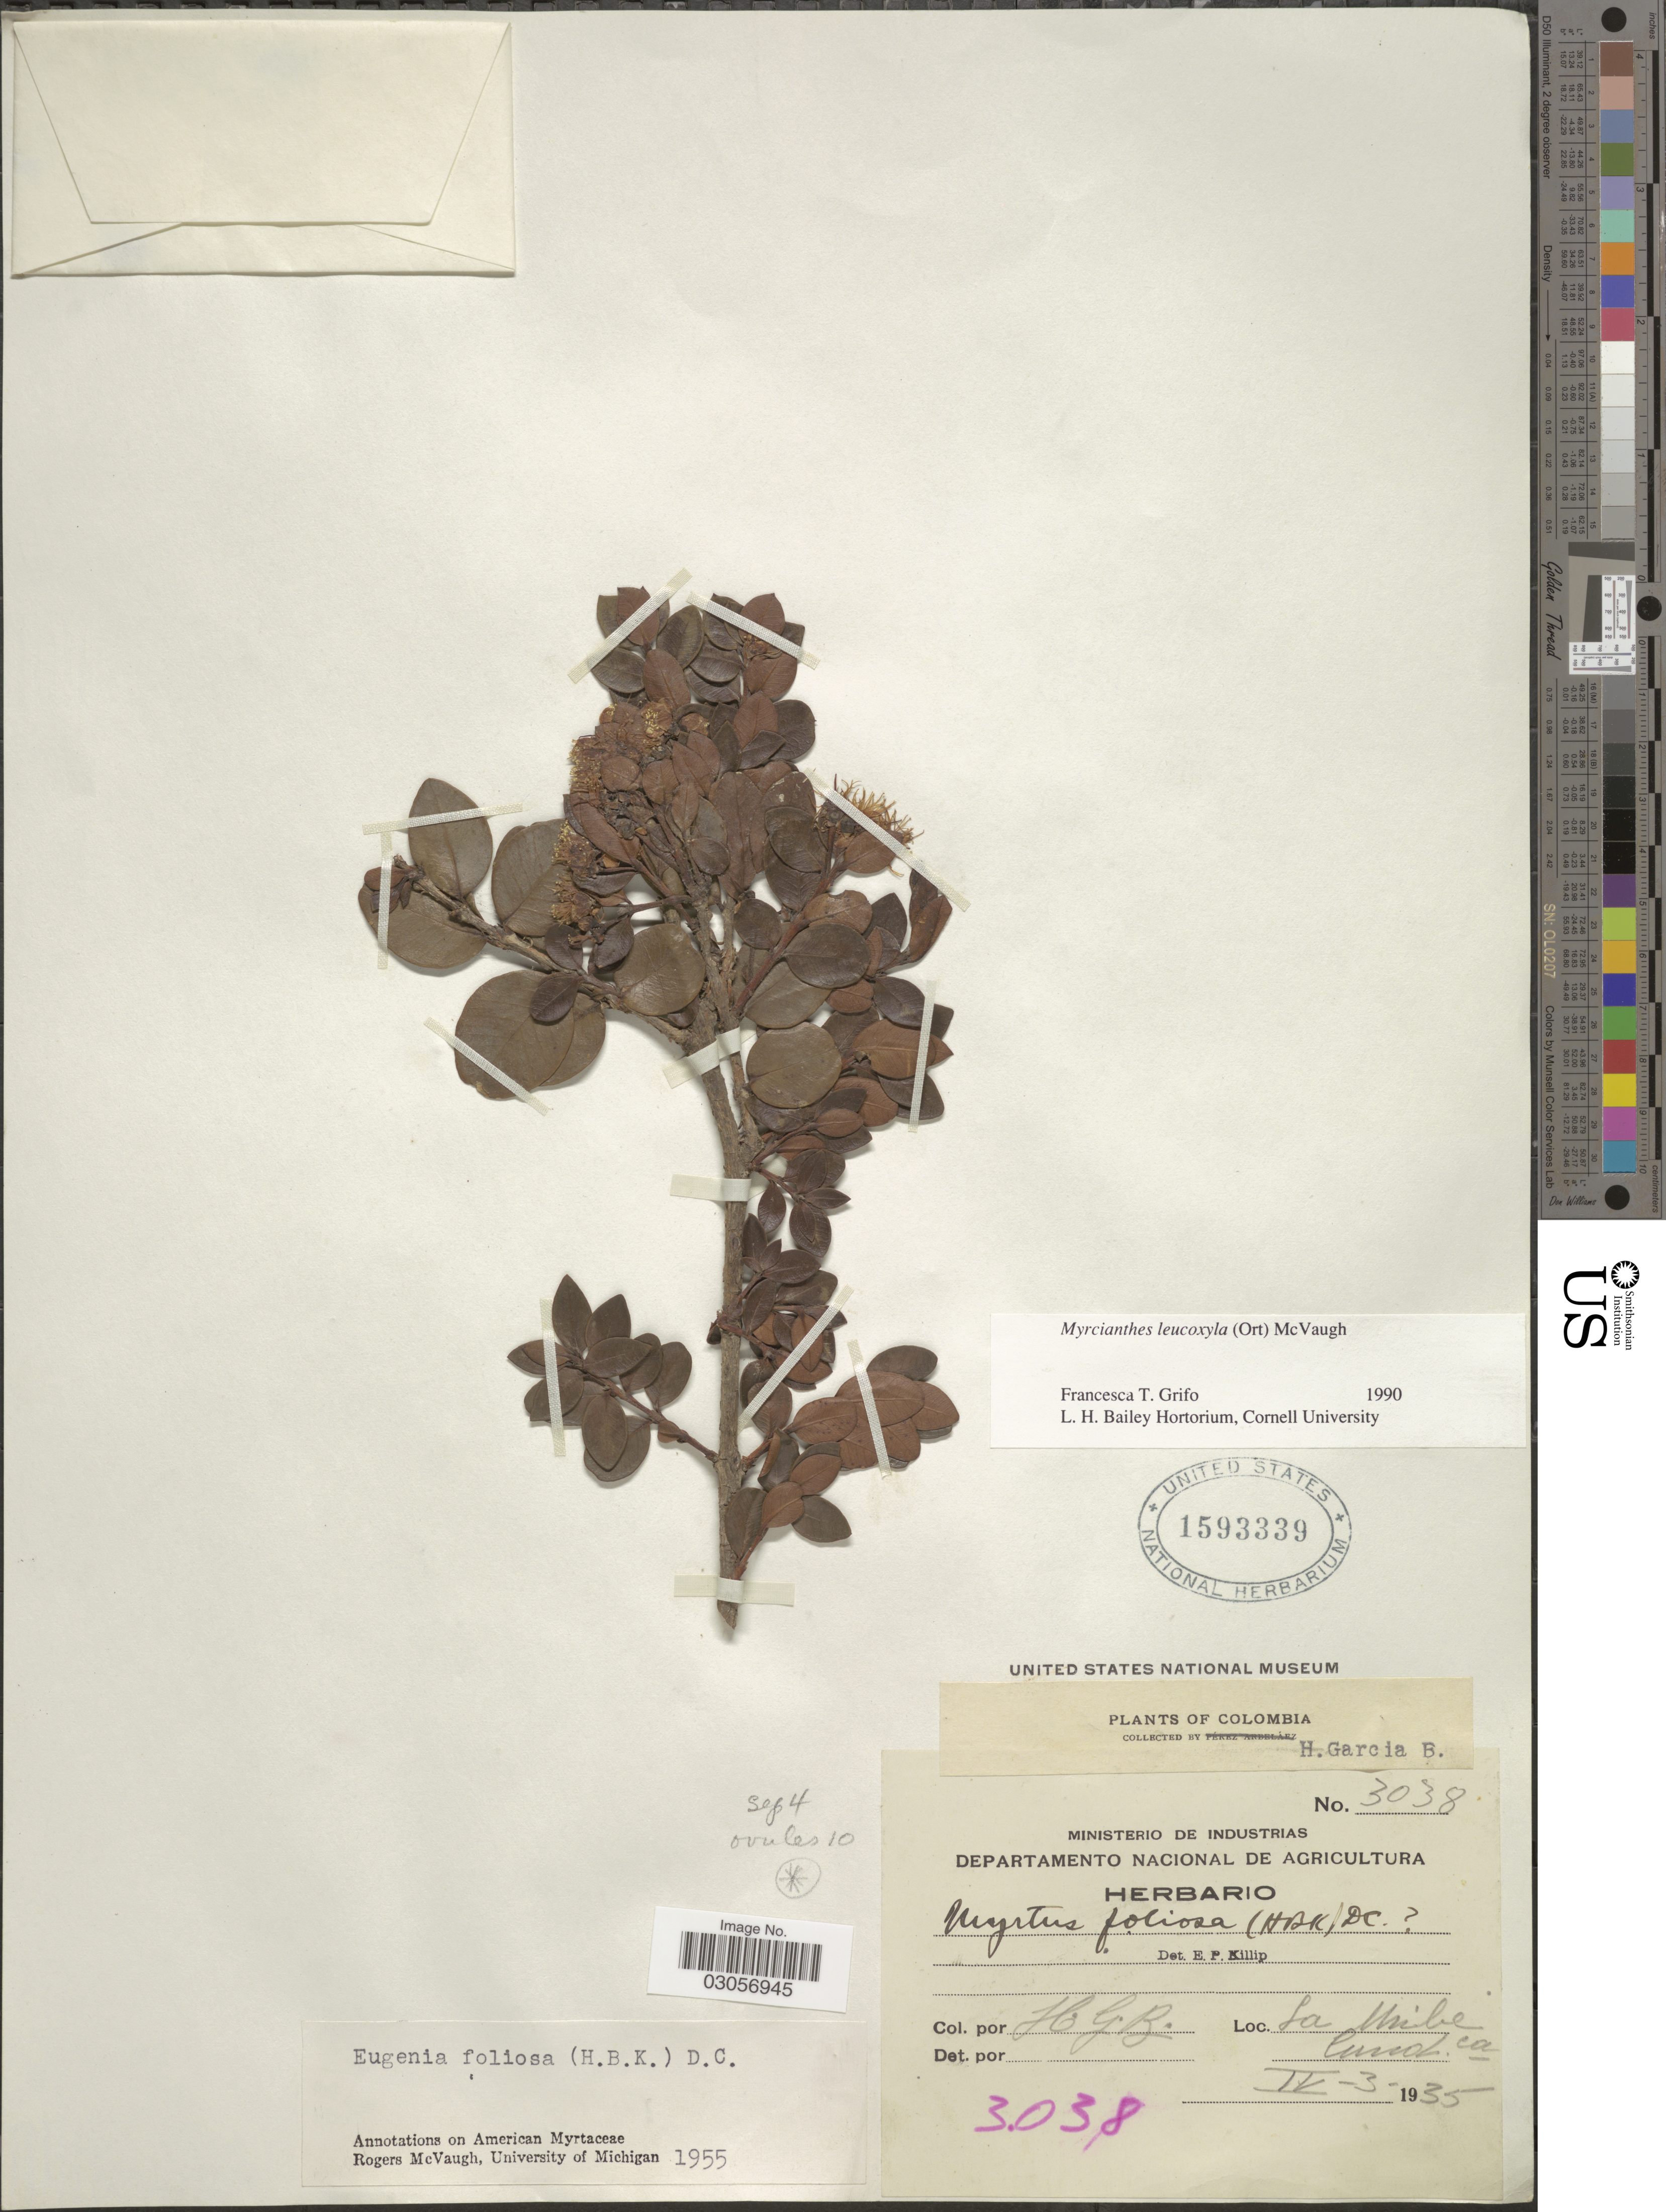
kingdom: Plantae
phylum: Tracheophyta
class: Magnoliopsida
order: Myrtales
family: Myrtaceae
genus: Myrcianthes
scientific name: Myrcianthes leucoxyla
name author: (Ortega) McVaugh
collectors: H. García B.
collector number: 3038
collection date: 1935-04-03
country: Colombia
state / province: Cundinamarca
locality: La Uribe.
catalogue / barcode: US 1593339